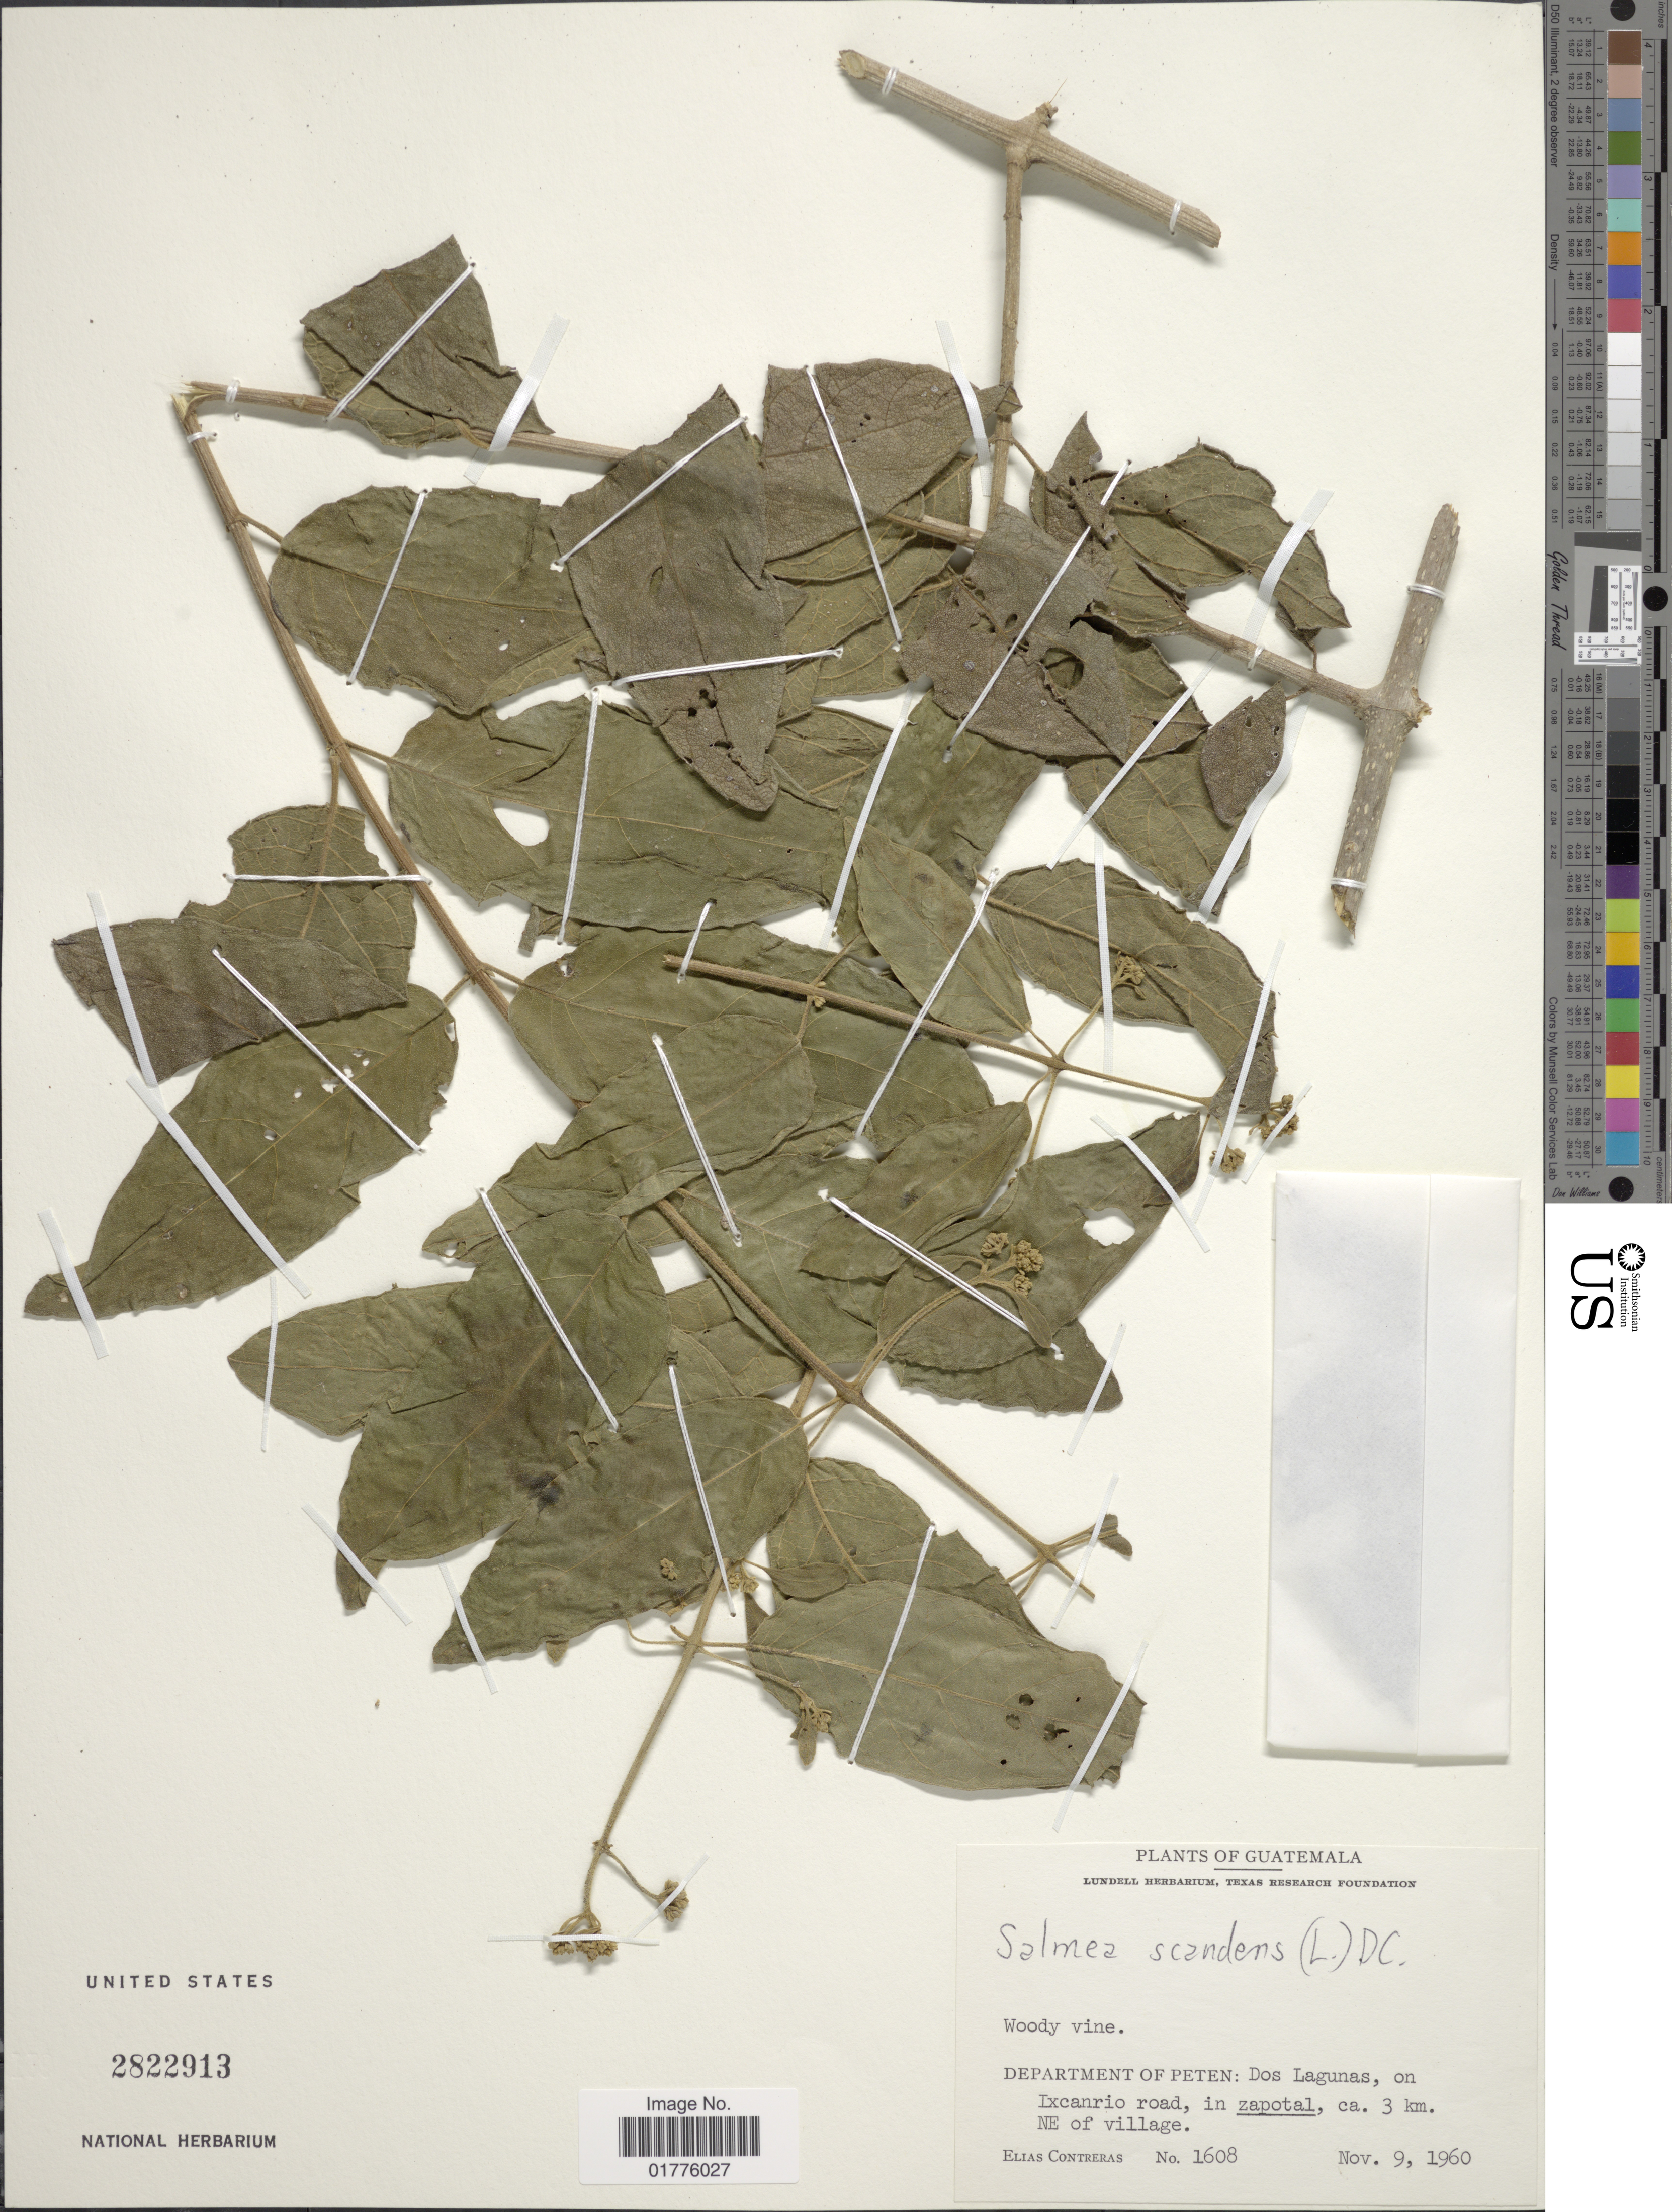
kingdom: Plantae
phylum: Tracheophyta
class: Magnoliopsida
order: Asterales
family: Asteraceae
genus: Salmea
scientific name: Salmea scandens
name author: (L.) DC.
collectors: E. Contreras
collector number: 1608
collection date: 1960-11-09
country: Guatemala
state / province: El Petén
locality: Department of Peten: Dos Lagunas, on Lxcanrio road, in zapotal, ca. 3 km. NE of village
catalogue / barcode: US 2822913